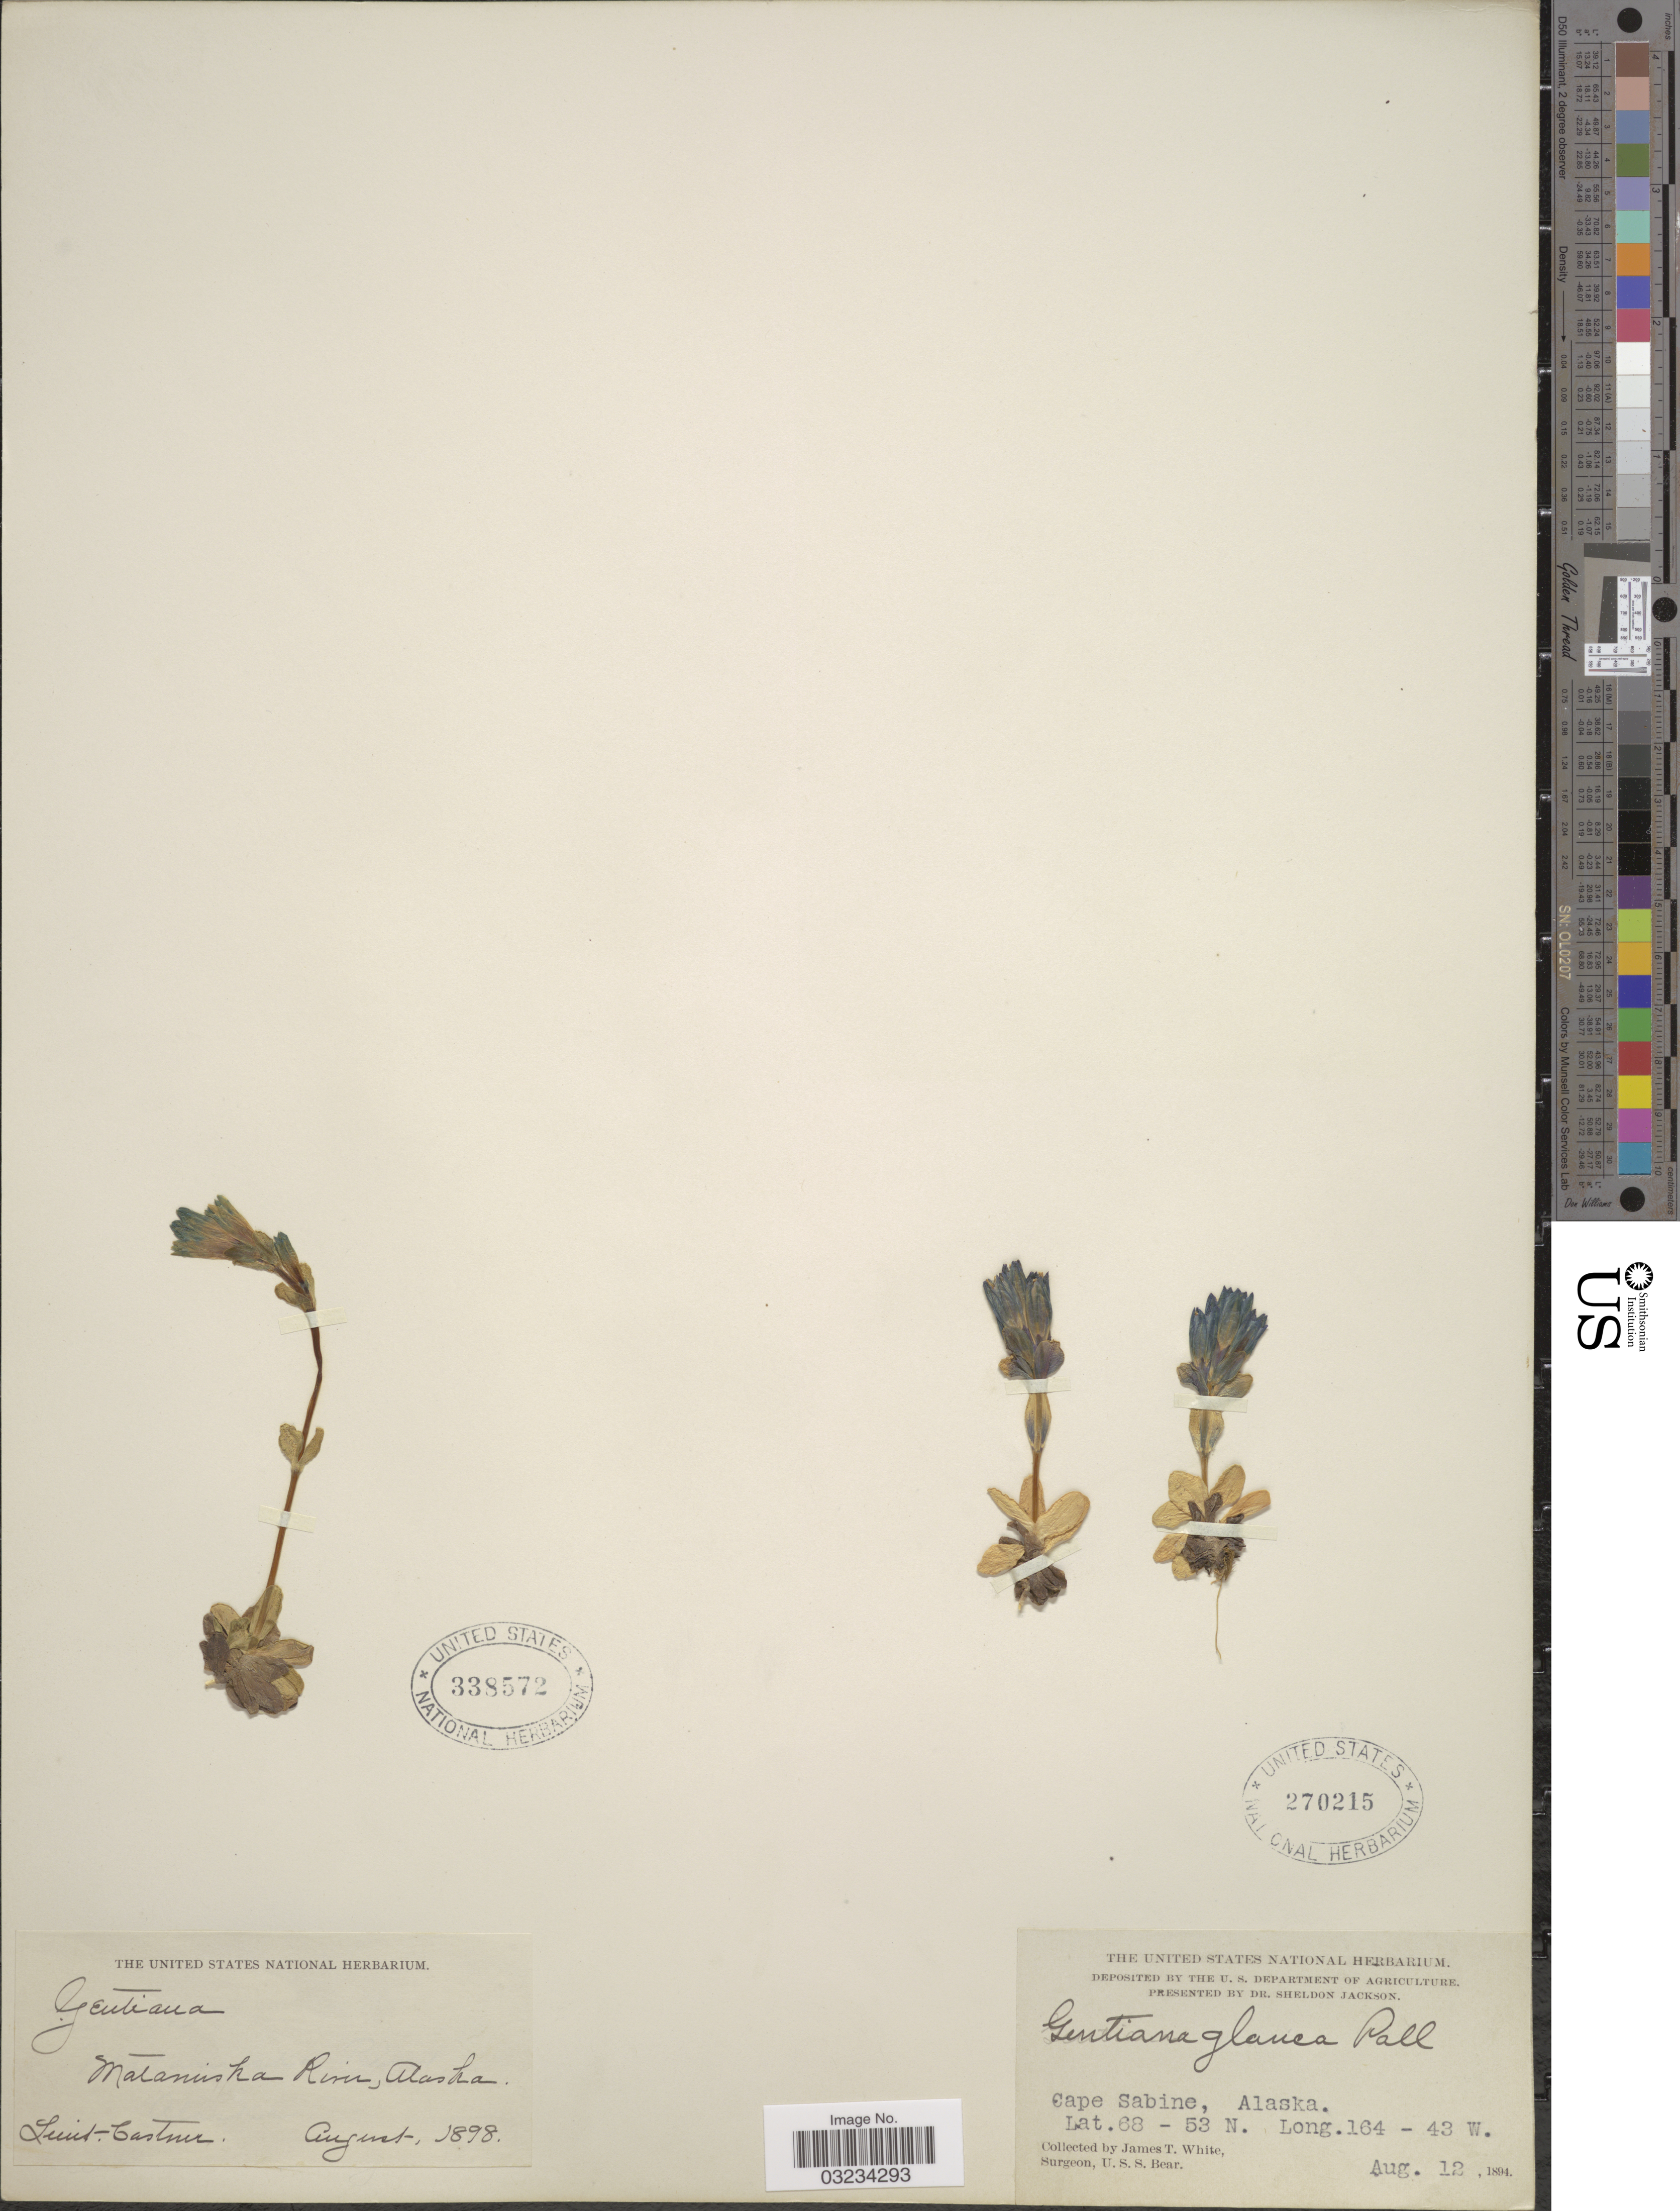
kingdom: Plantae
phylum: Tracheophyta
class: Magnoliopsida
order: Gentianales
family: Gentianaceae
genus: Gentiana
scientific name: Gentiana glauca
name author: Pall.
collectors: L. Castner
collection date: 1898-08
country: United States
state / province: Alaska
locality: Matanuska River.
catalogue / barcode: US 338572